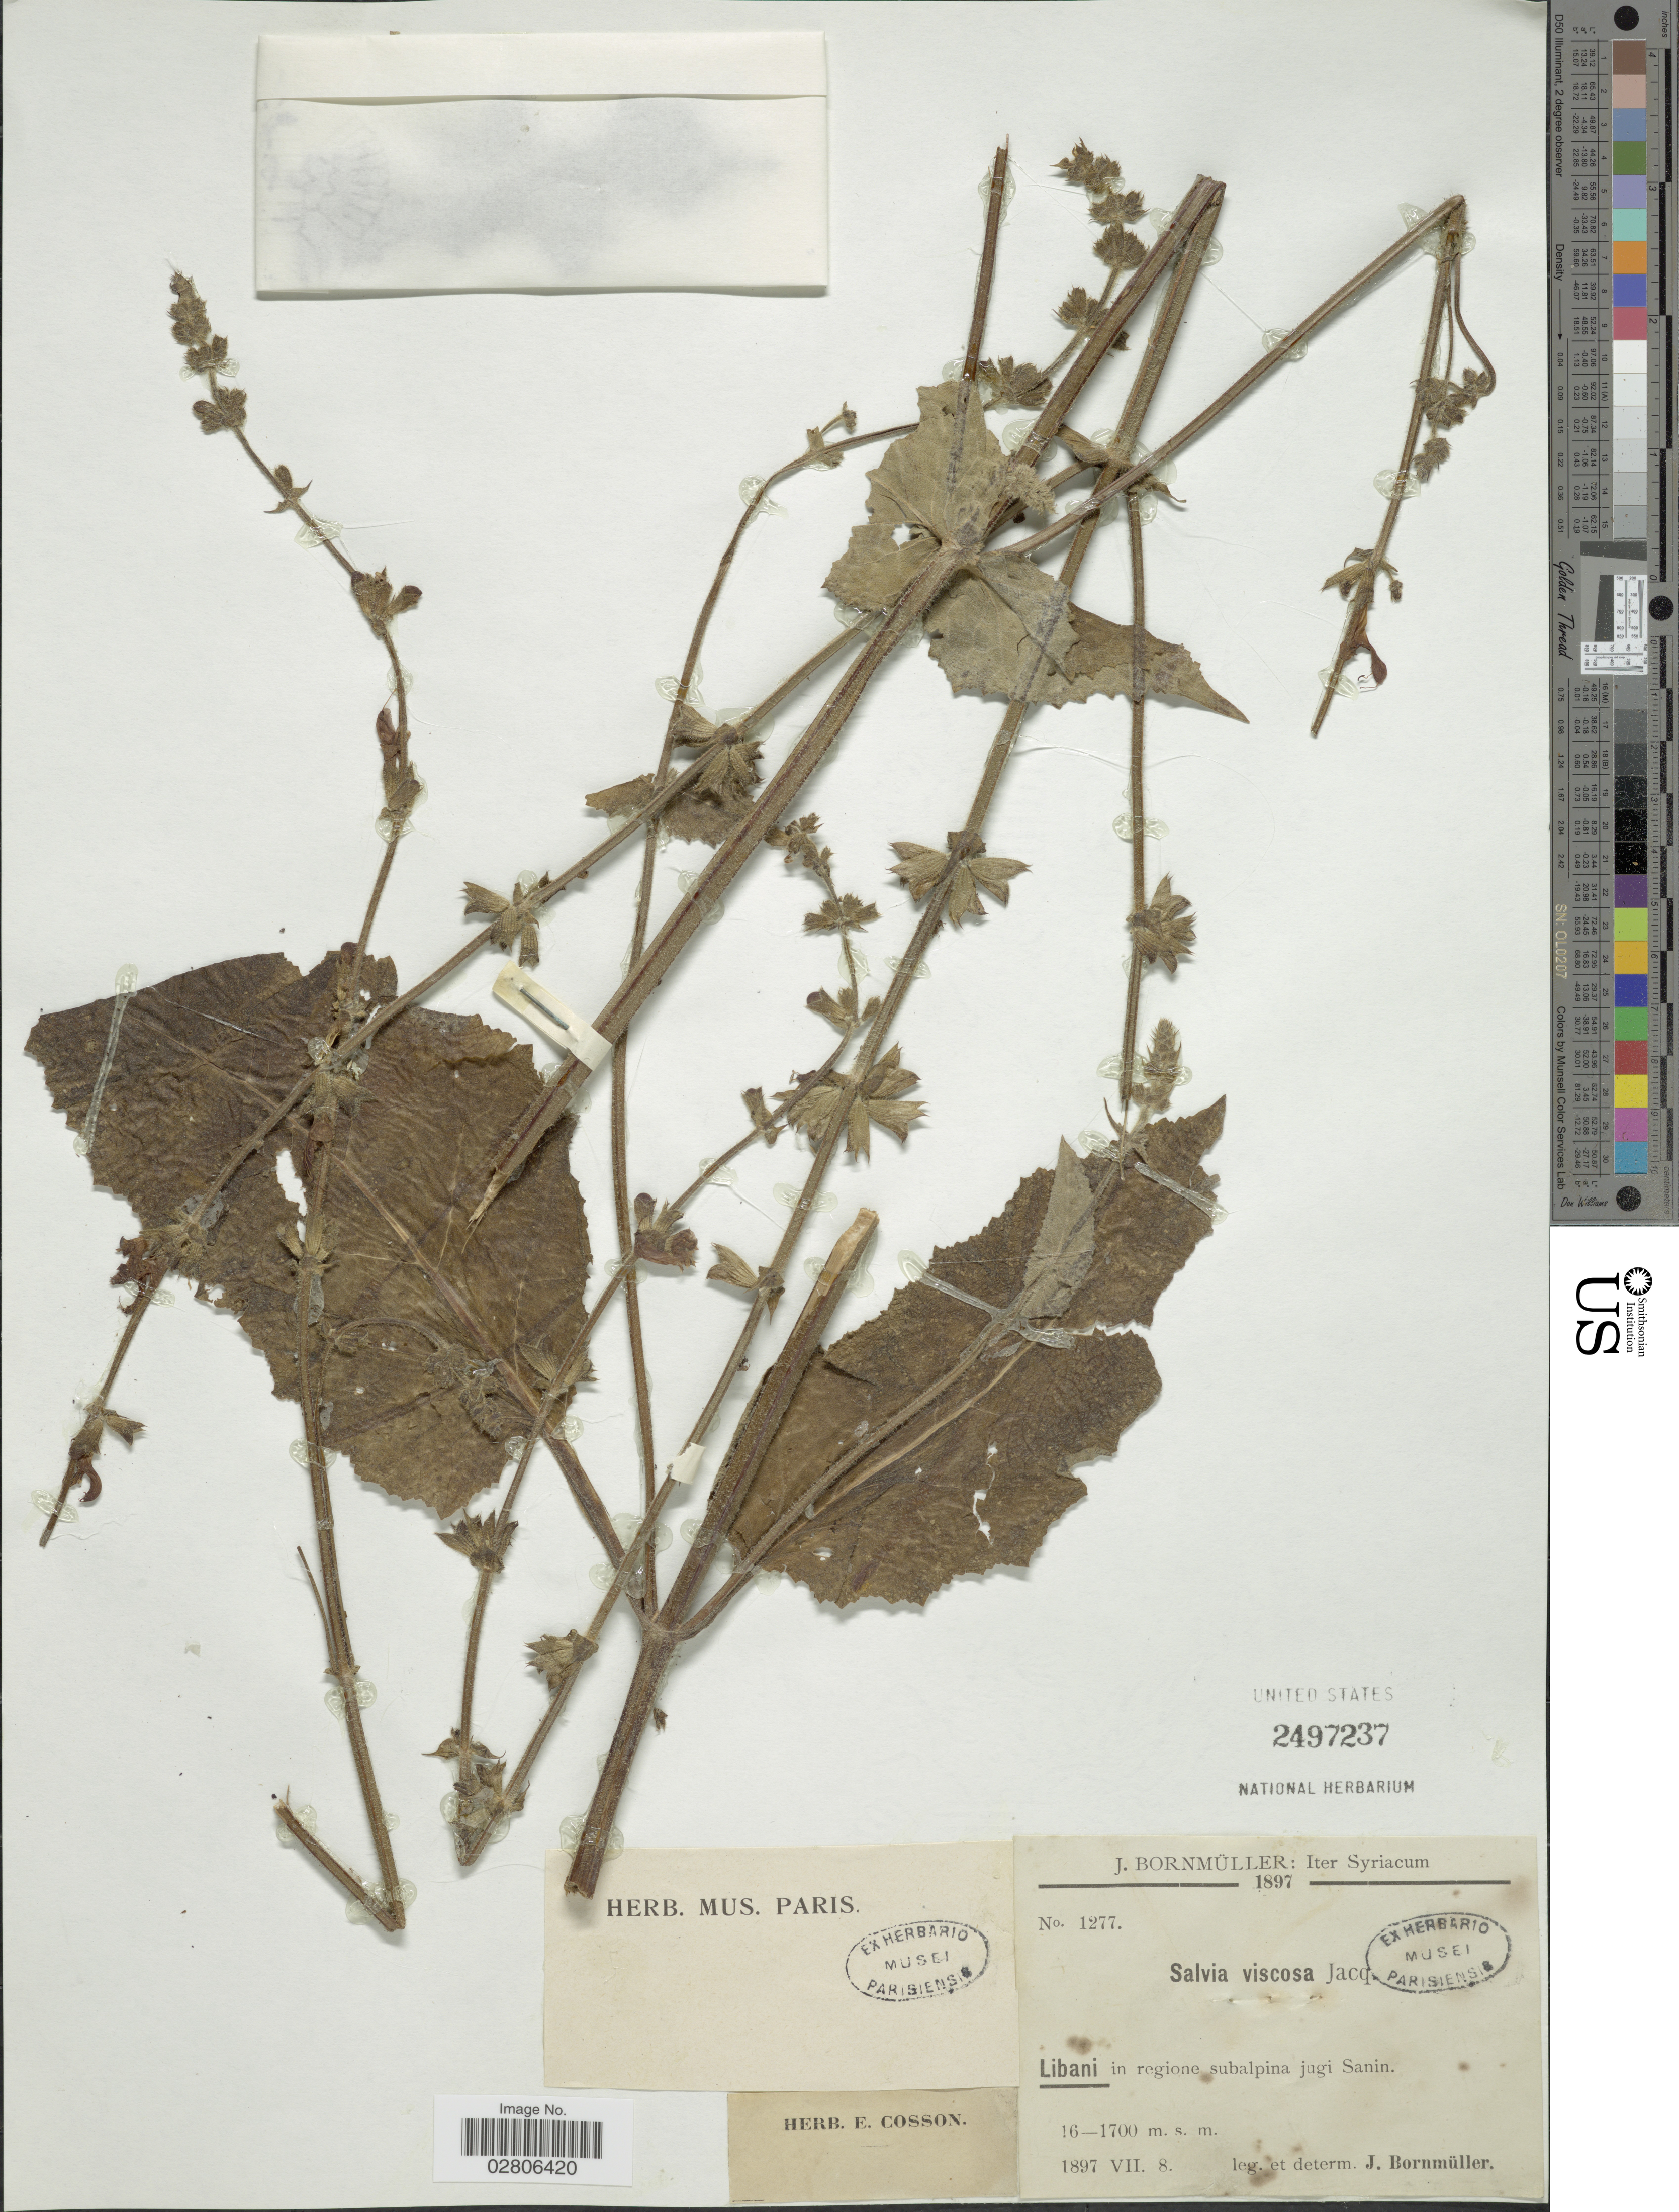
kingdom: Plantae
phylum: Tracheophyta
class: Magnoliopsida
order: Lamiales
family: Lamiaceae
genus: Salvia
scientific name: Salvia viscosa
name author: Jacq.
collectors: J. Bornmüller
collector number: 1277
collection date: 1897-07-08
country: Lebanon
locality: Libani in regione subalpina jugi Sanin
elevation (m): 1600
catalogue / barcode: US 2497237